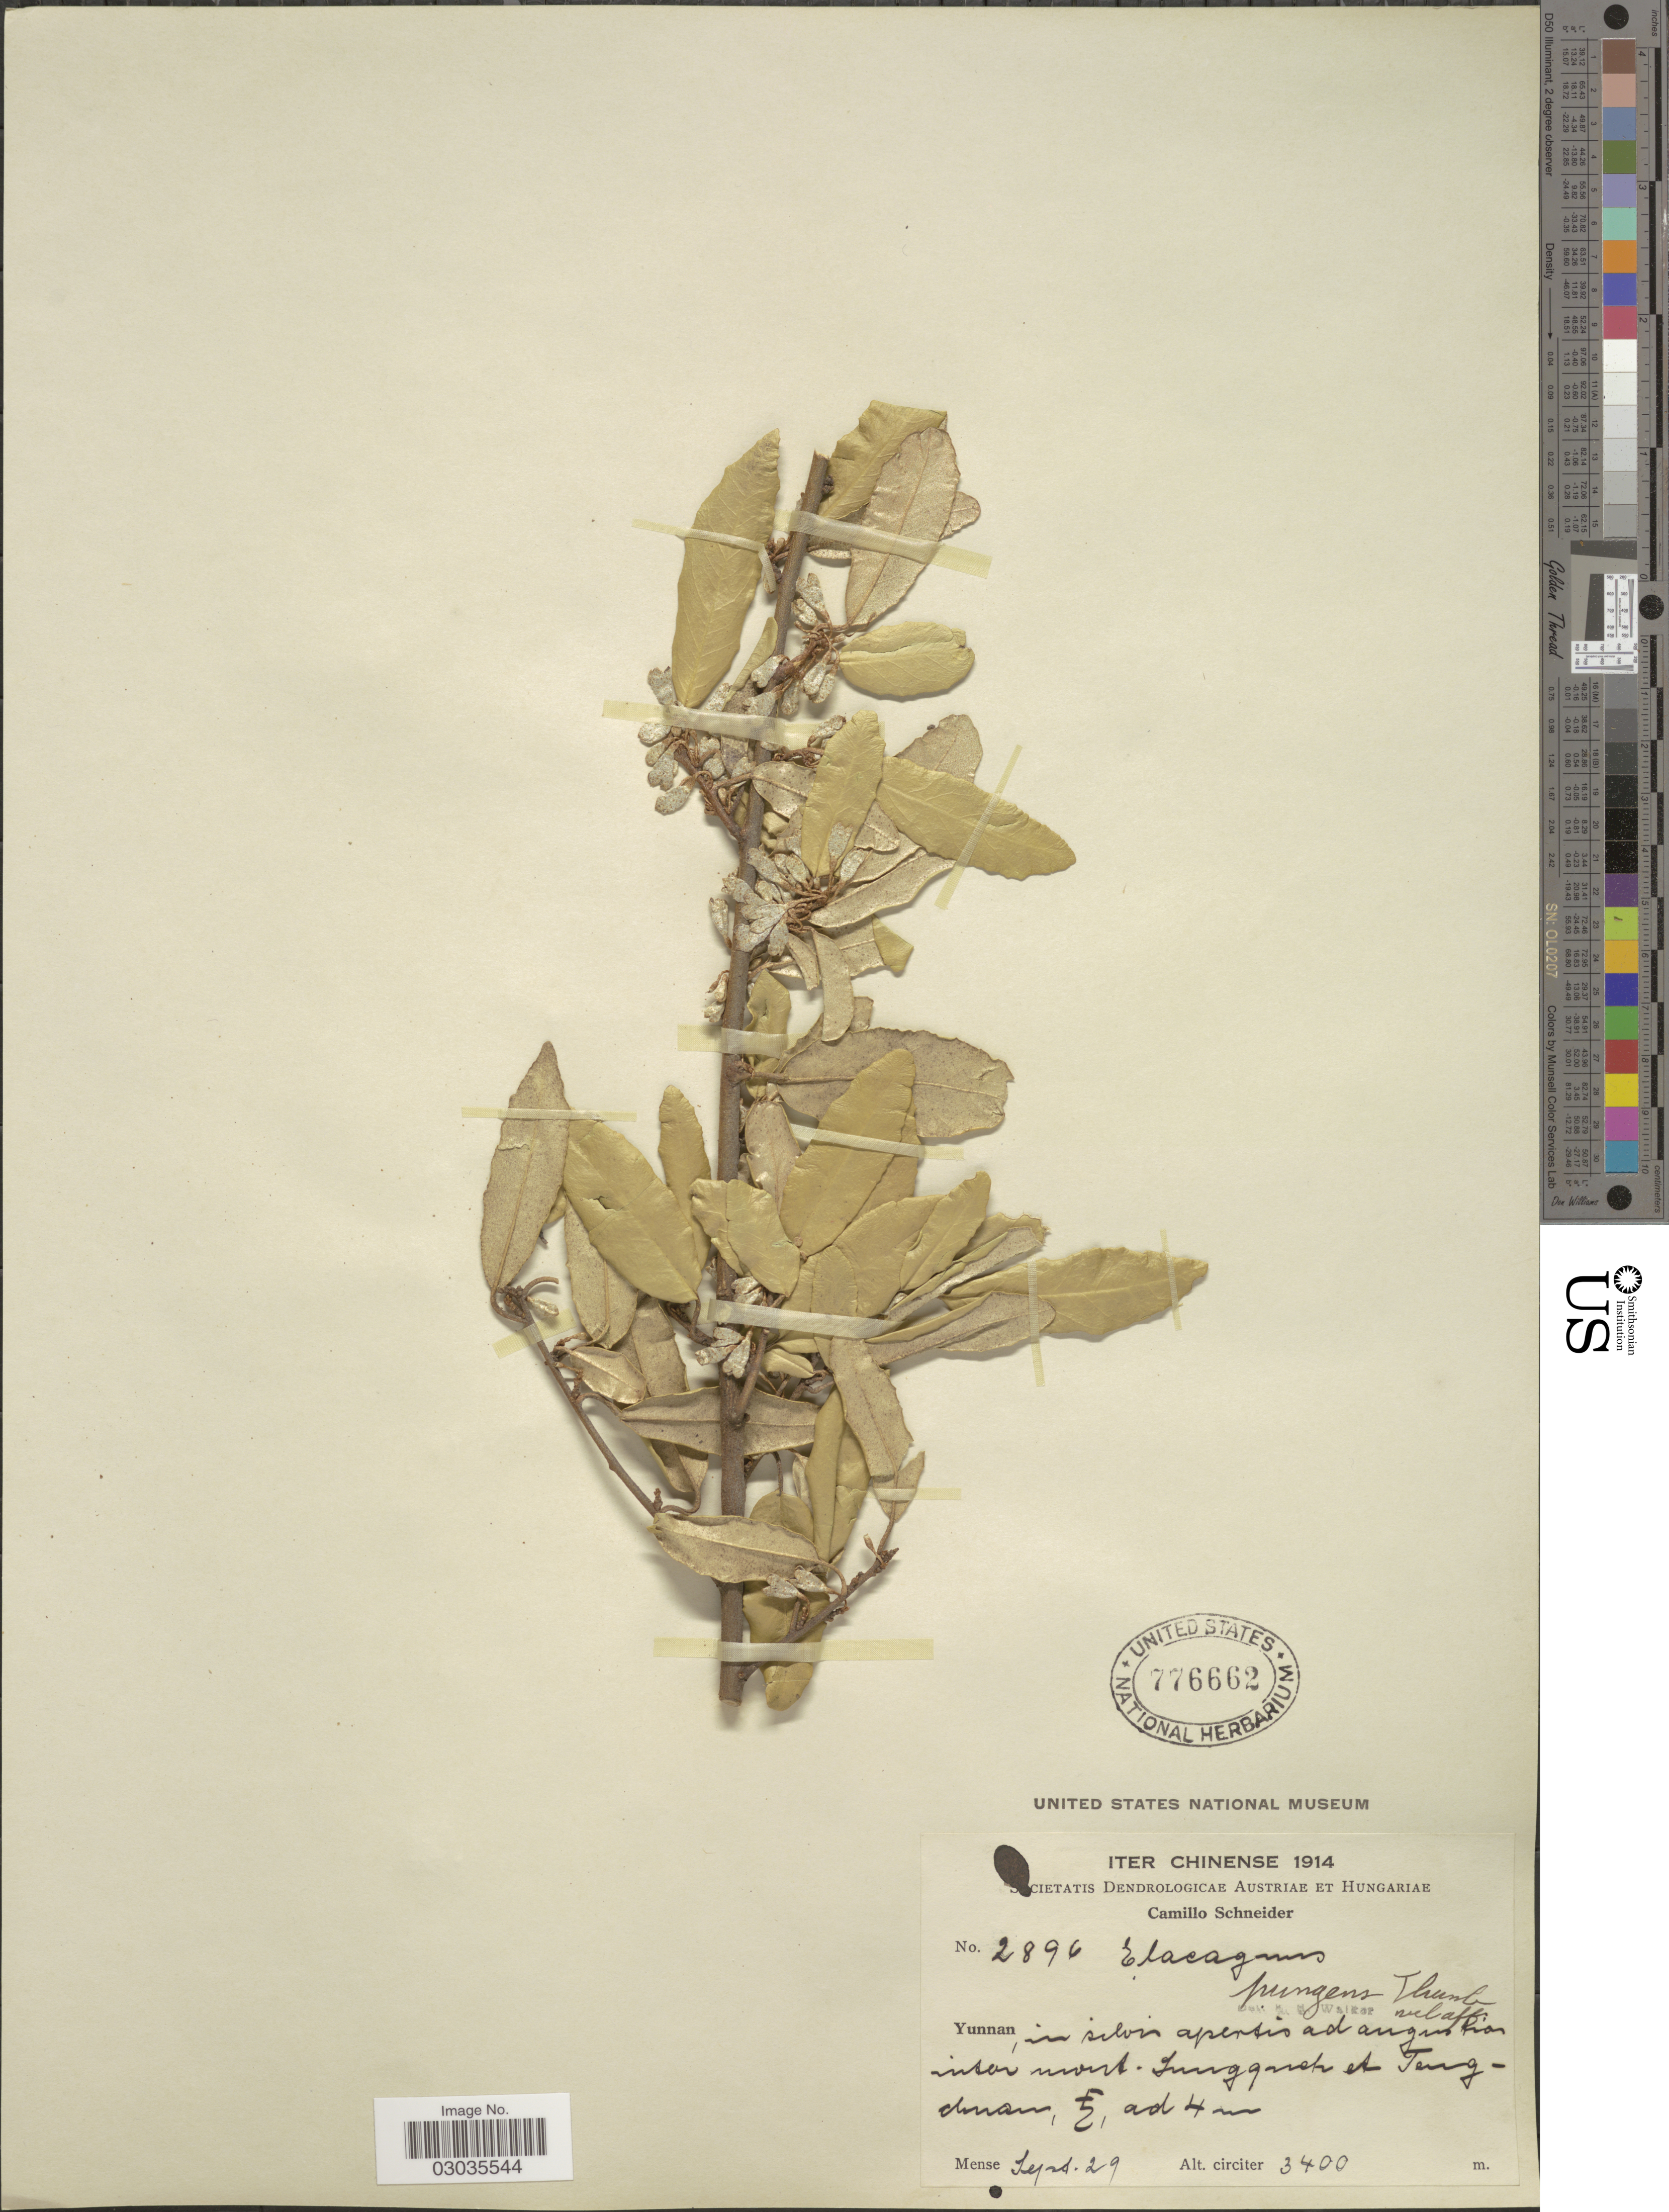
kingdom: Plantae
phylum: Tracheophyta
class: Magnoliopsida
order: Rosales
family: Elaeagnaceae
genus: Elaeagnus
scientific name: Elaeagnus pungens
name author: Thunb.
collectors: C. K. Schneider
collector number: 2896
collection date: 1914-09-29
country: China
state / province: Yunnan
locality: In silvis apertis ad angus Prointor mort. Tunggareh et Tengdenan. [interpreted]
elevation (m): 3400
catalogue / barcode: US 776662